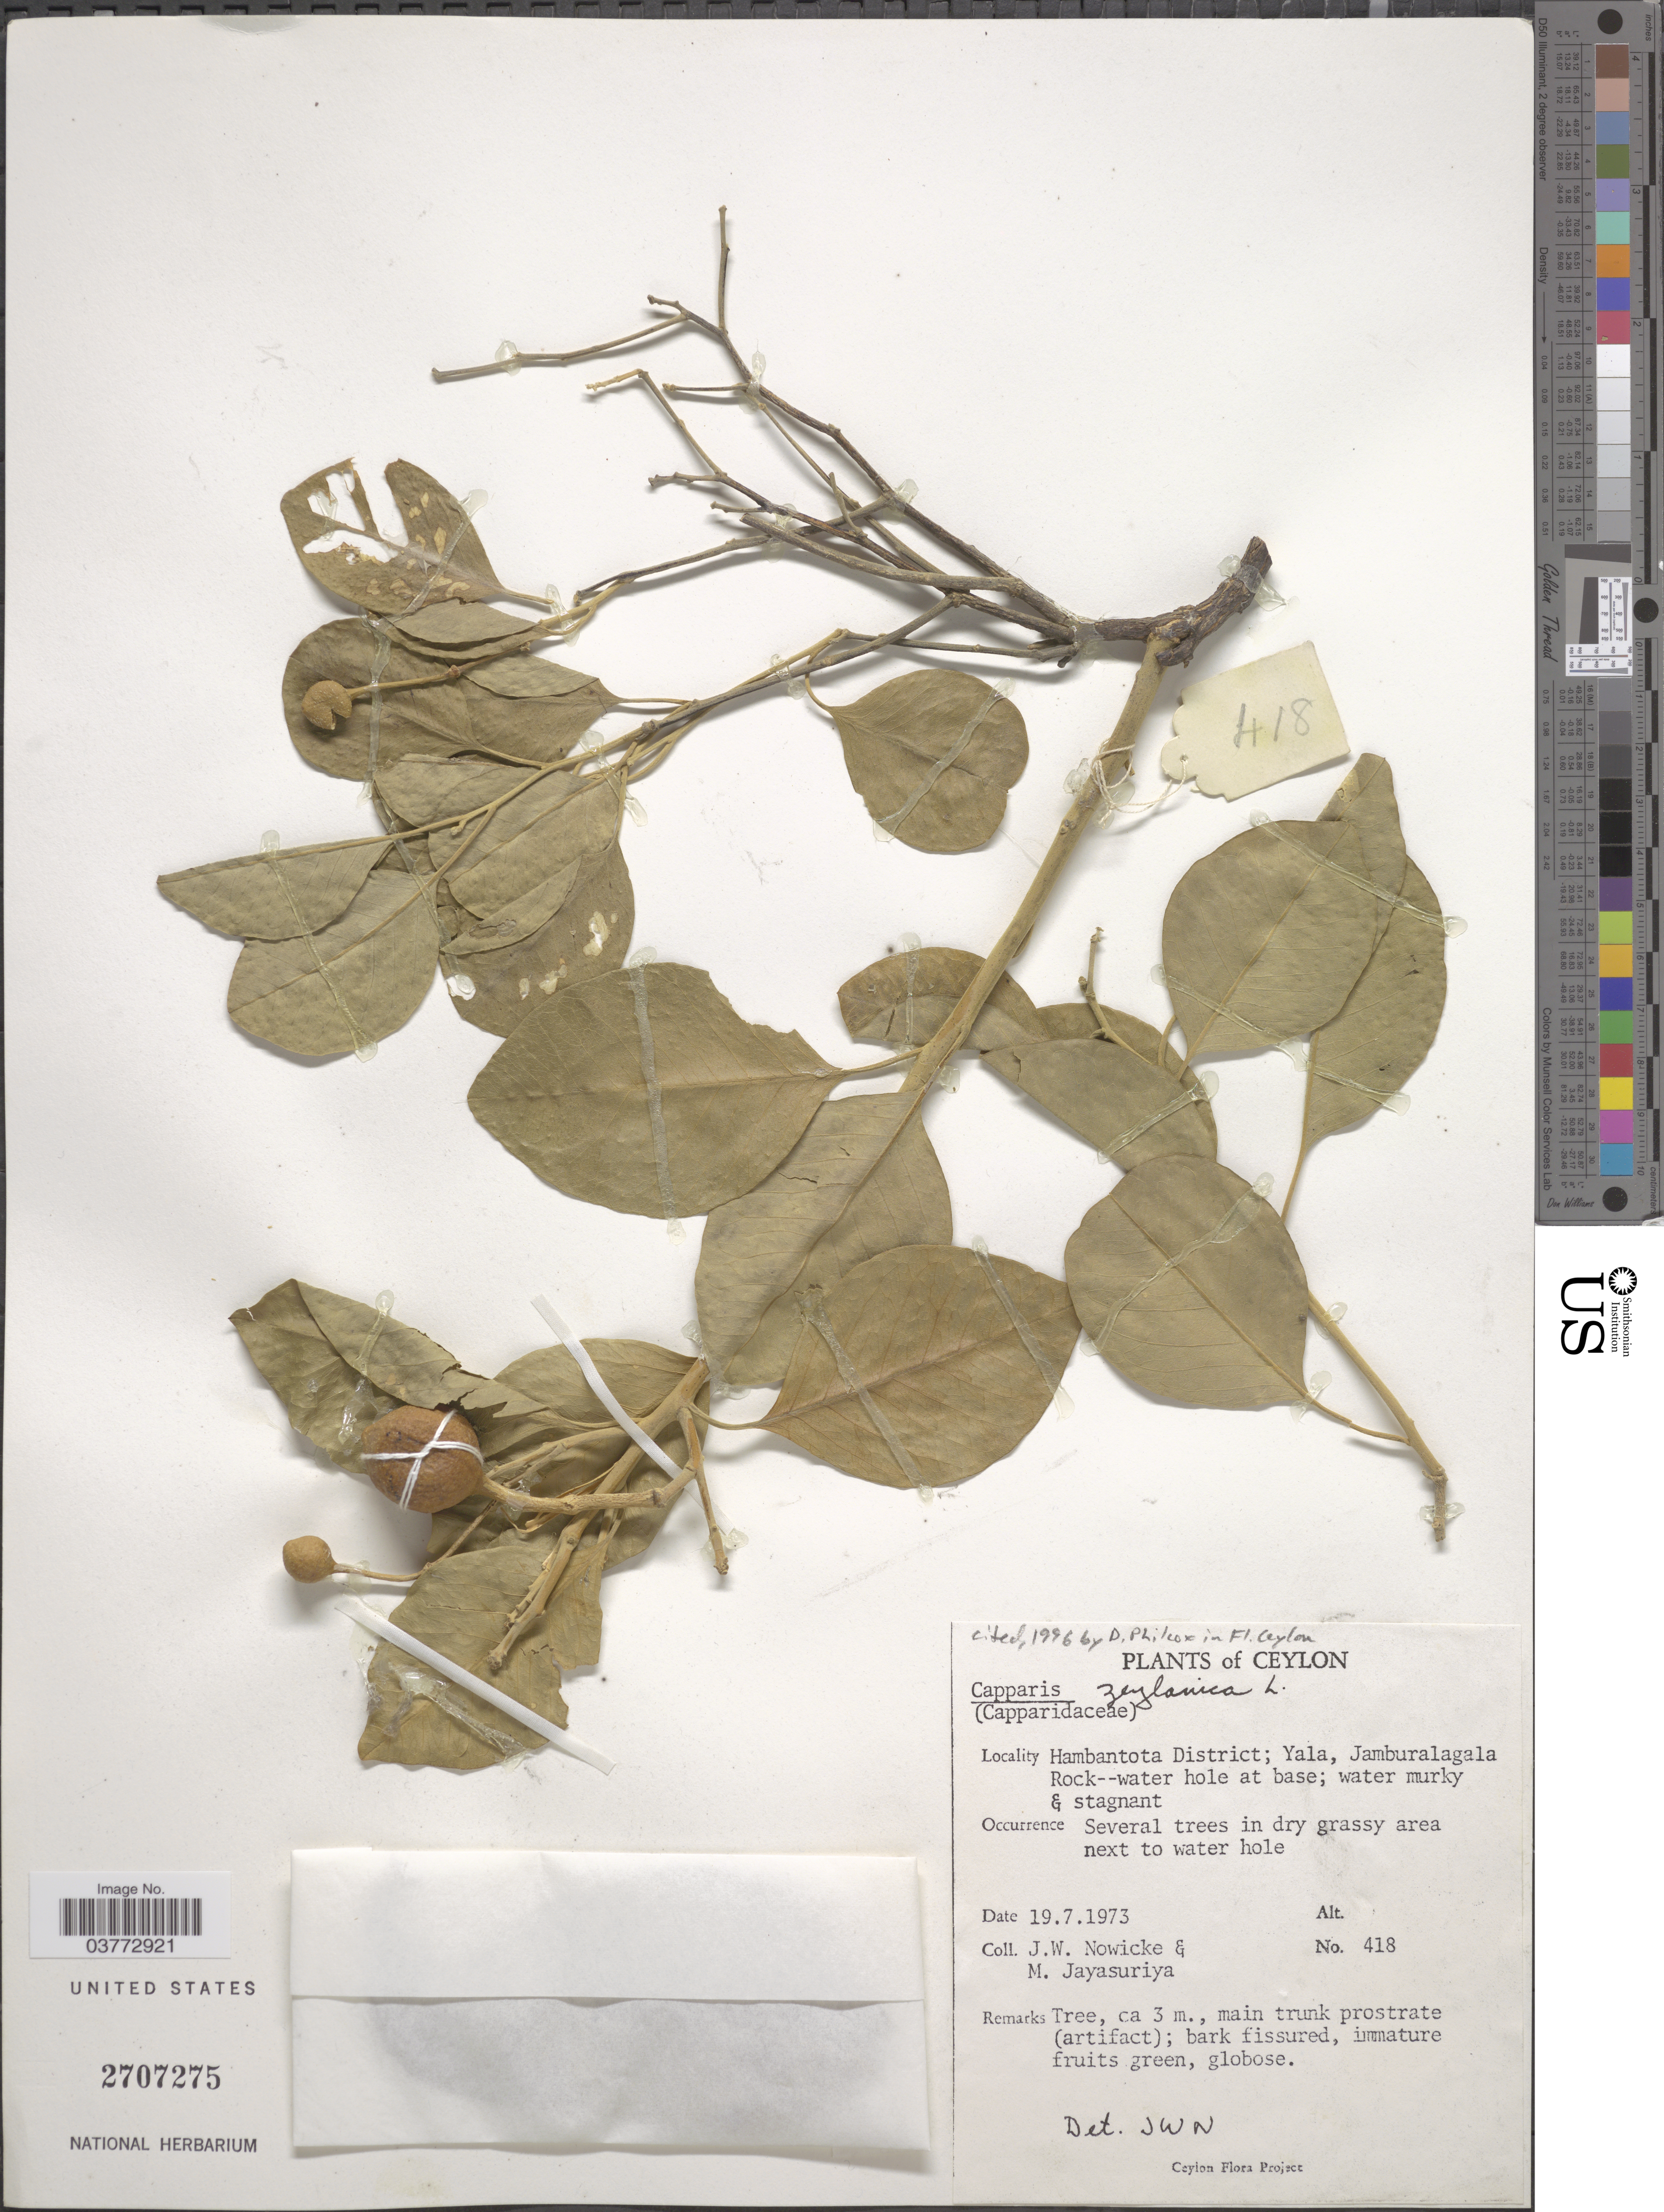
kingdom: Plantae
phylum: Tracheophyta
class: Magnoliopsida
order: Brassicales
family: Capparaceae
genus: Capparis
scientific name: Capparis zeylanica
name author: L.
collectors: J. W. Nowicke & M. Jayasuriya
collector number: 418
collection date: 1973-07-19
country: Sri Lanka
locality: Ceylon. Hambantota District; Yala, Jamburalagala Rock--water hole at base.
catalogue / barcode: US 2707275